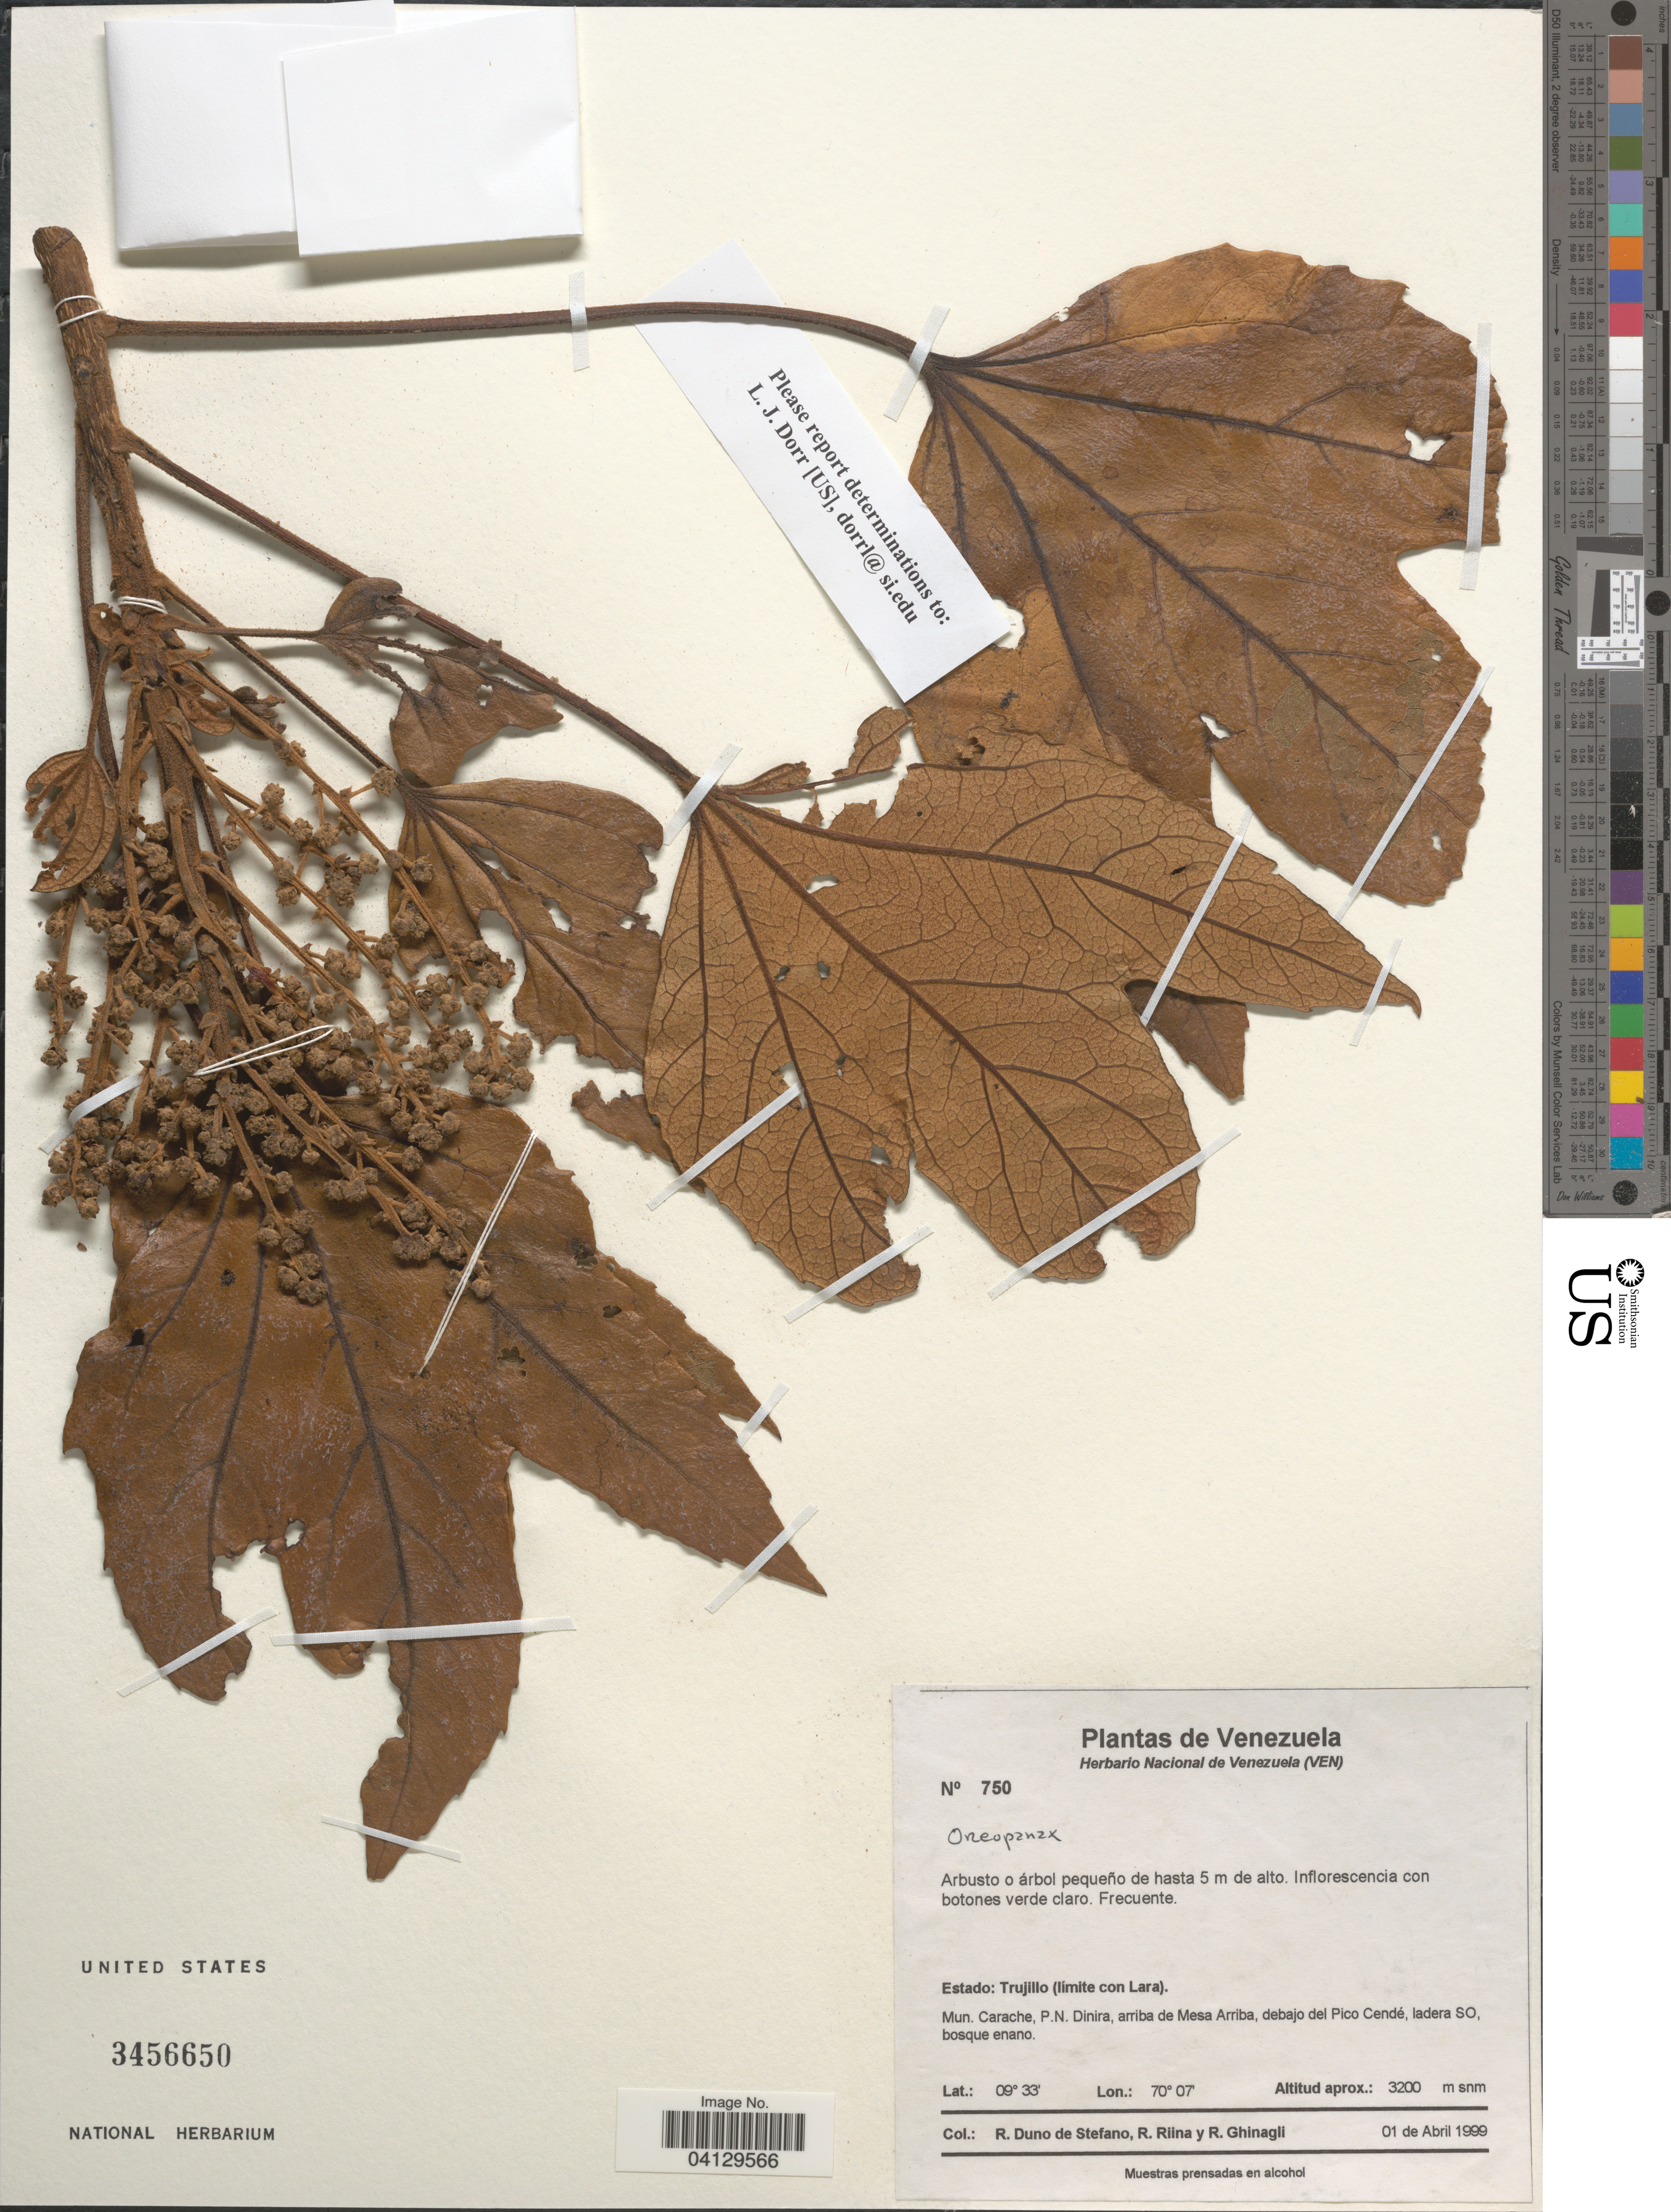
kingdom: Plantae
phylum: Tracheophyta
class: Magnoliopsida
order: Apiales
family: Araliaceae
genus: Oreopanax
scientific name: Oreopanax sp.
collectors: R. Duno de Stefano, R. Riina & R. Ghinaglia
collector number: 750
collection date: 1999-04-01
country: Venezuela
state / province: Trujillo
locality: Estado: Trujillo (limite con Lara). Mun. Carache, P.N. Dinira, arriba de Mesa Arriba, debajo del Pico Cendé, ladera SO.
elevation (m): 3200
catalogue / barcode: US 3456650